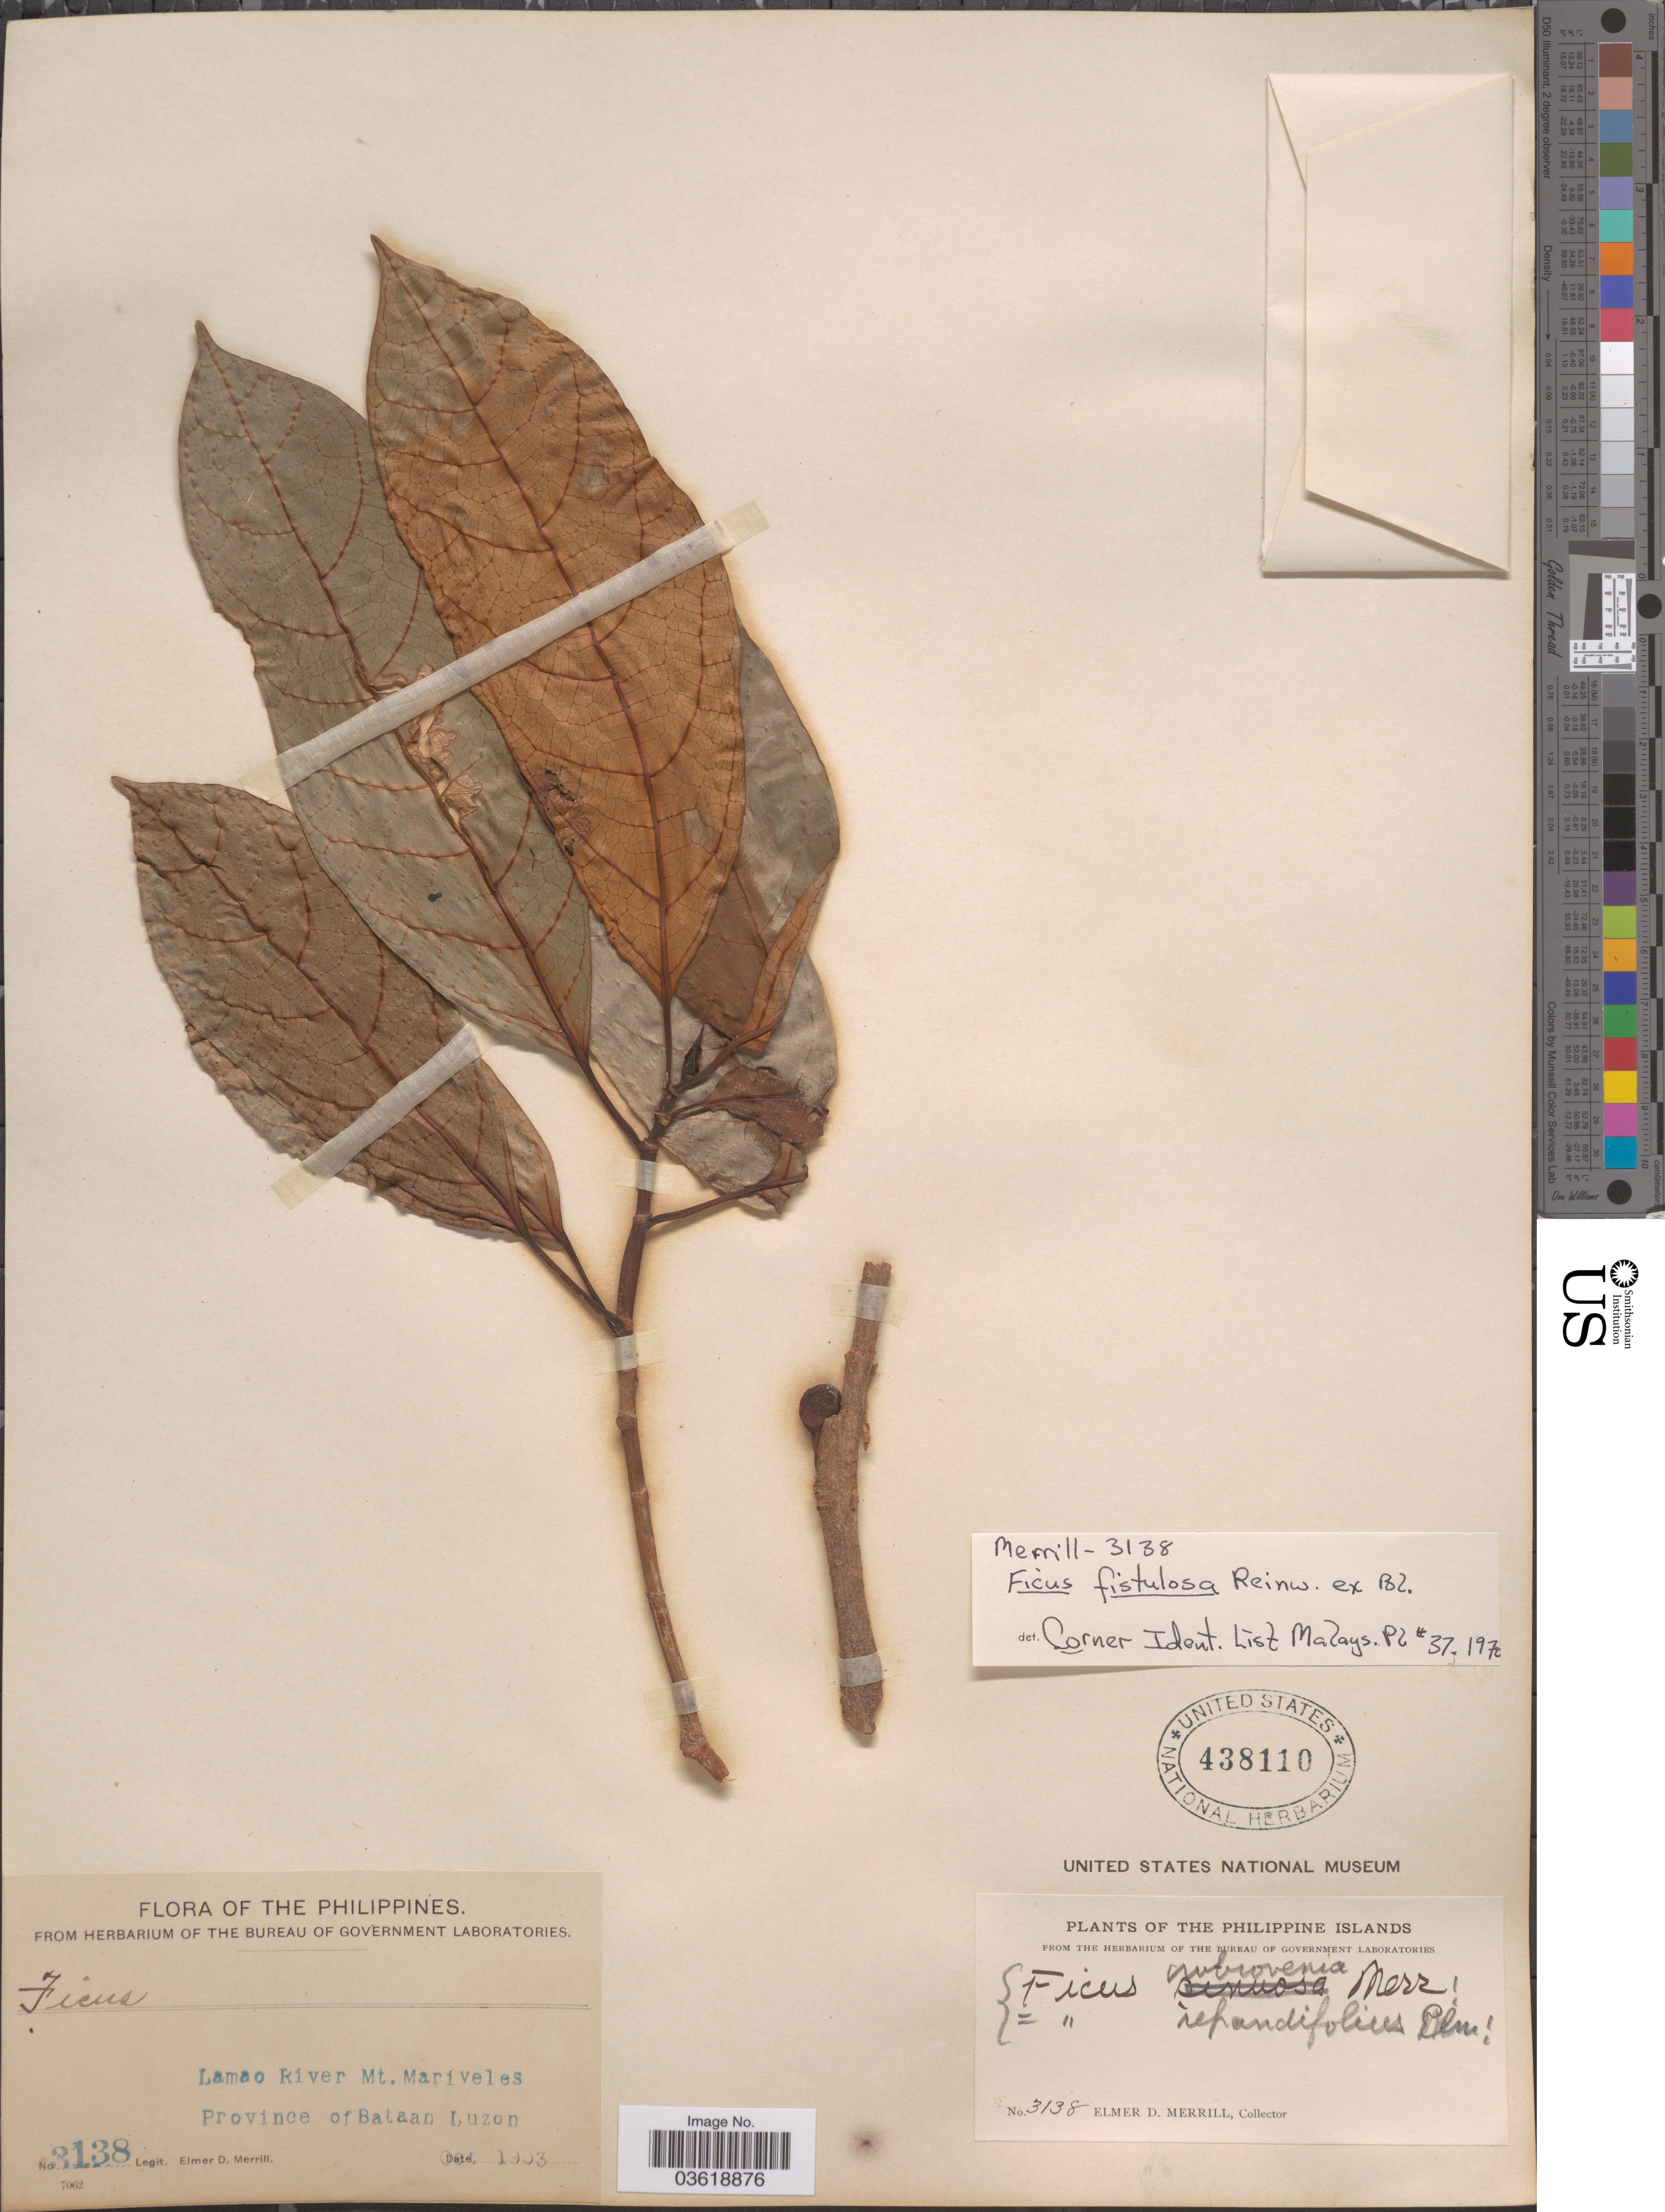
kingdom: Plantae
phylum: Tracheophyta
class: Magnoliopsida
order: Rosales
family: Moraceae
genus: Ficus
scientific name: Ficus fistulosa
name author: Reinw. ex Blume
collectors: E. D. Merrill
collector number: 3138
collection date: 1903-10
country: Philippines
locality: Lamao River, Mt Mariveles, Province of Bataan, Luzon.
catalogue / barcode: US 438110